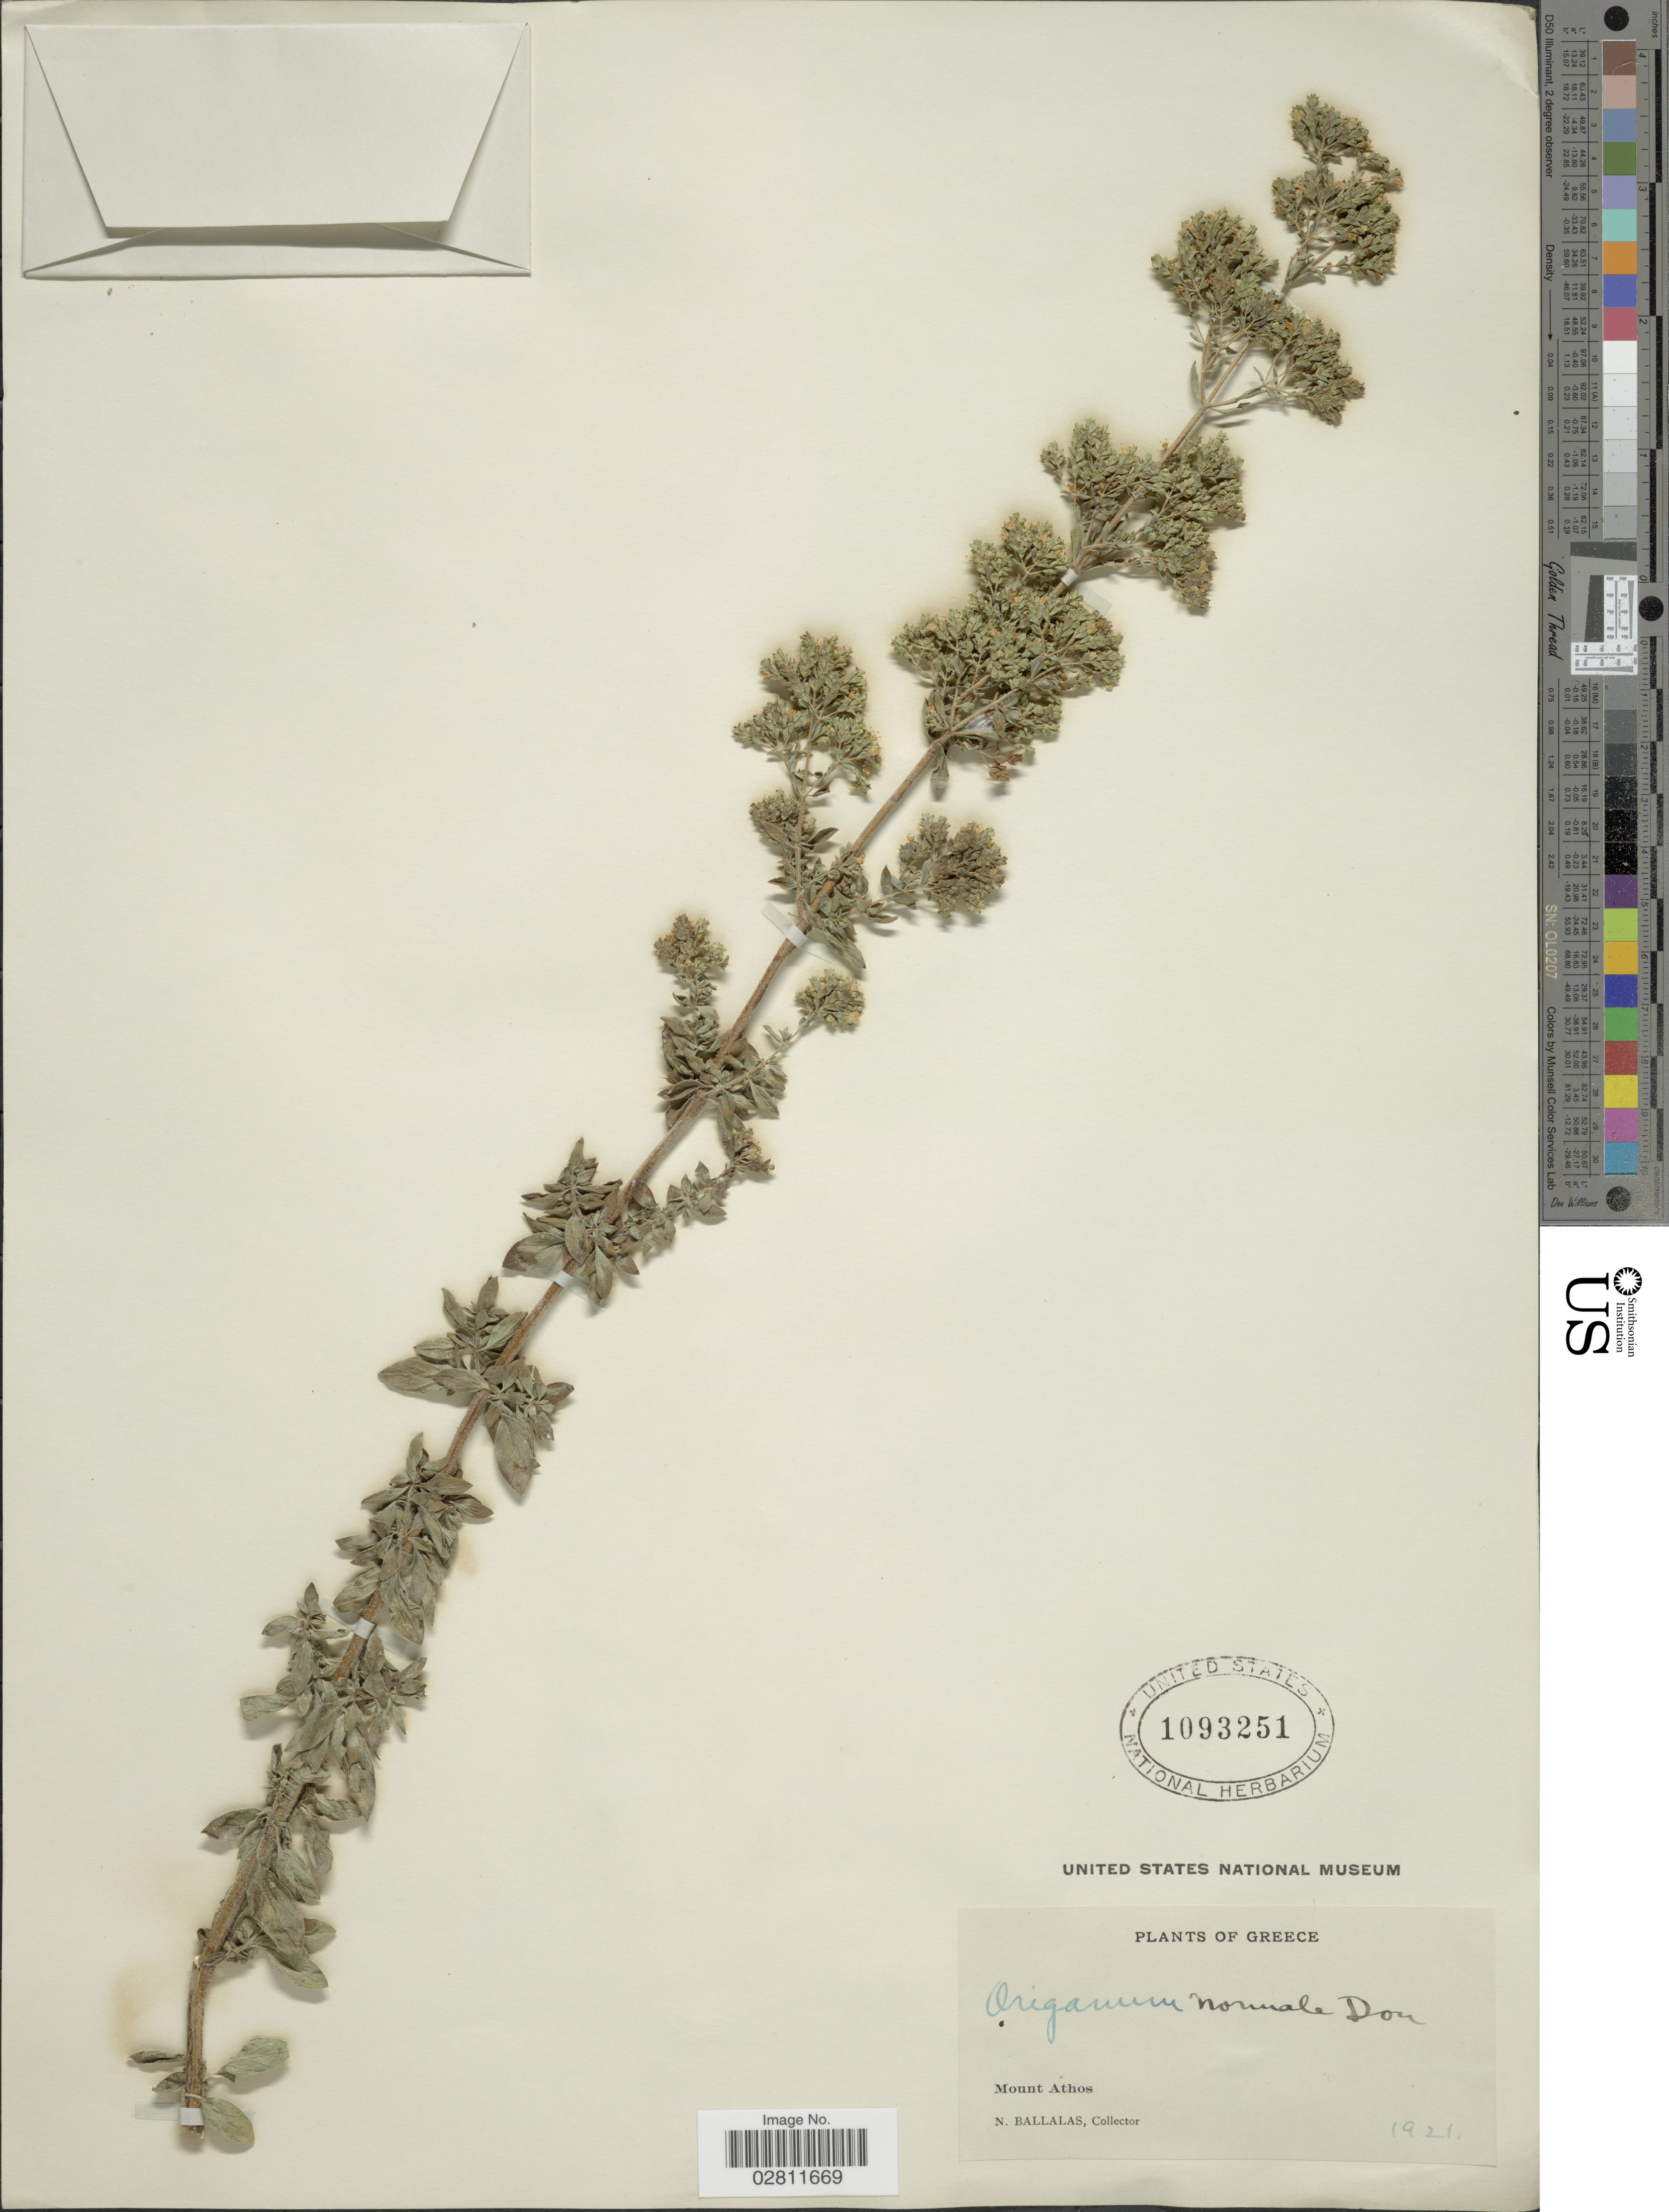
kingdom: Plantae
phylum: Tracheophyta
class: Magnoliopsida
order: Lamiales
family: Lamiaceae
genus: Origanum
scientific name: Origanum vulgare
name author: L.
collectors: N. Ballalas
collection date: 1921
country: Greece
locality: Mount Athos.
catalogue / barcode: US 1093251